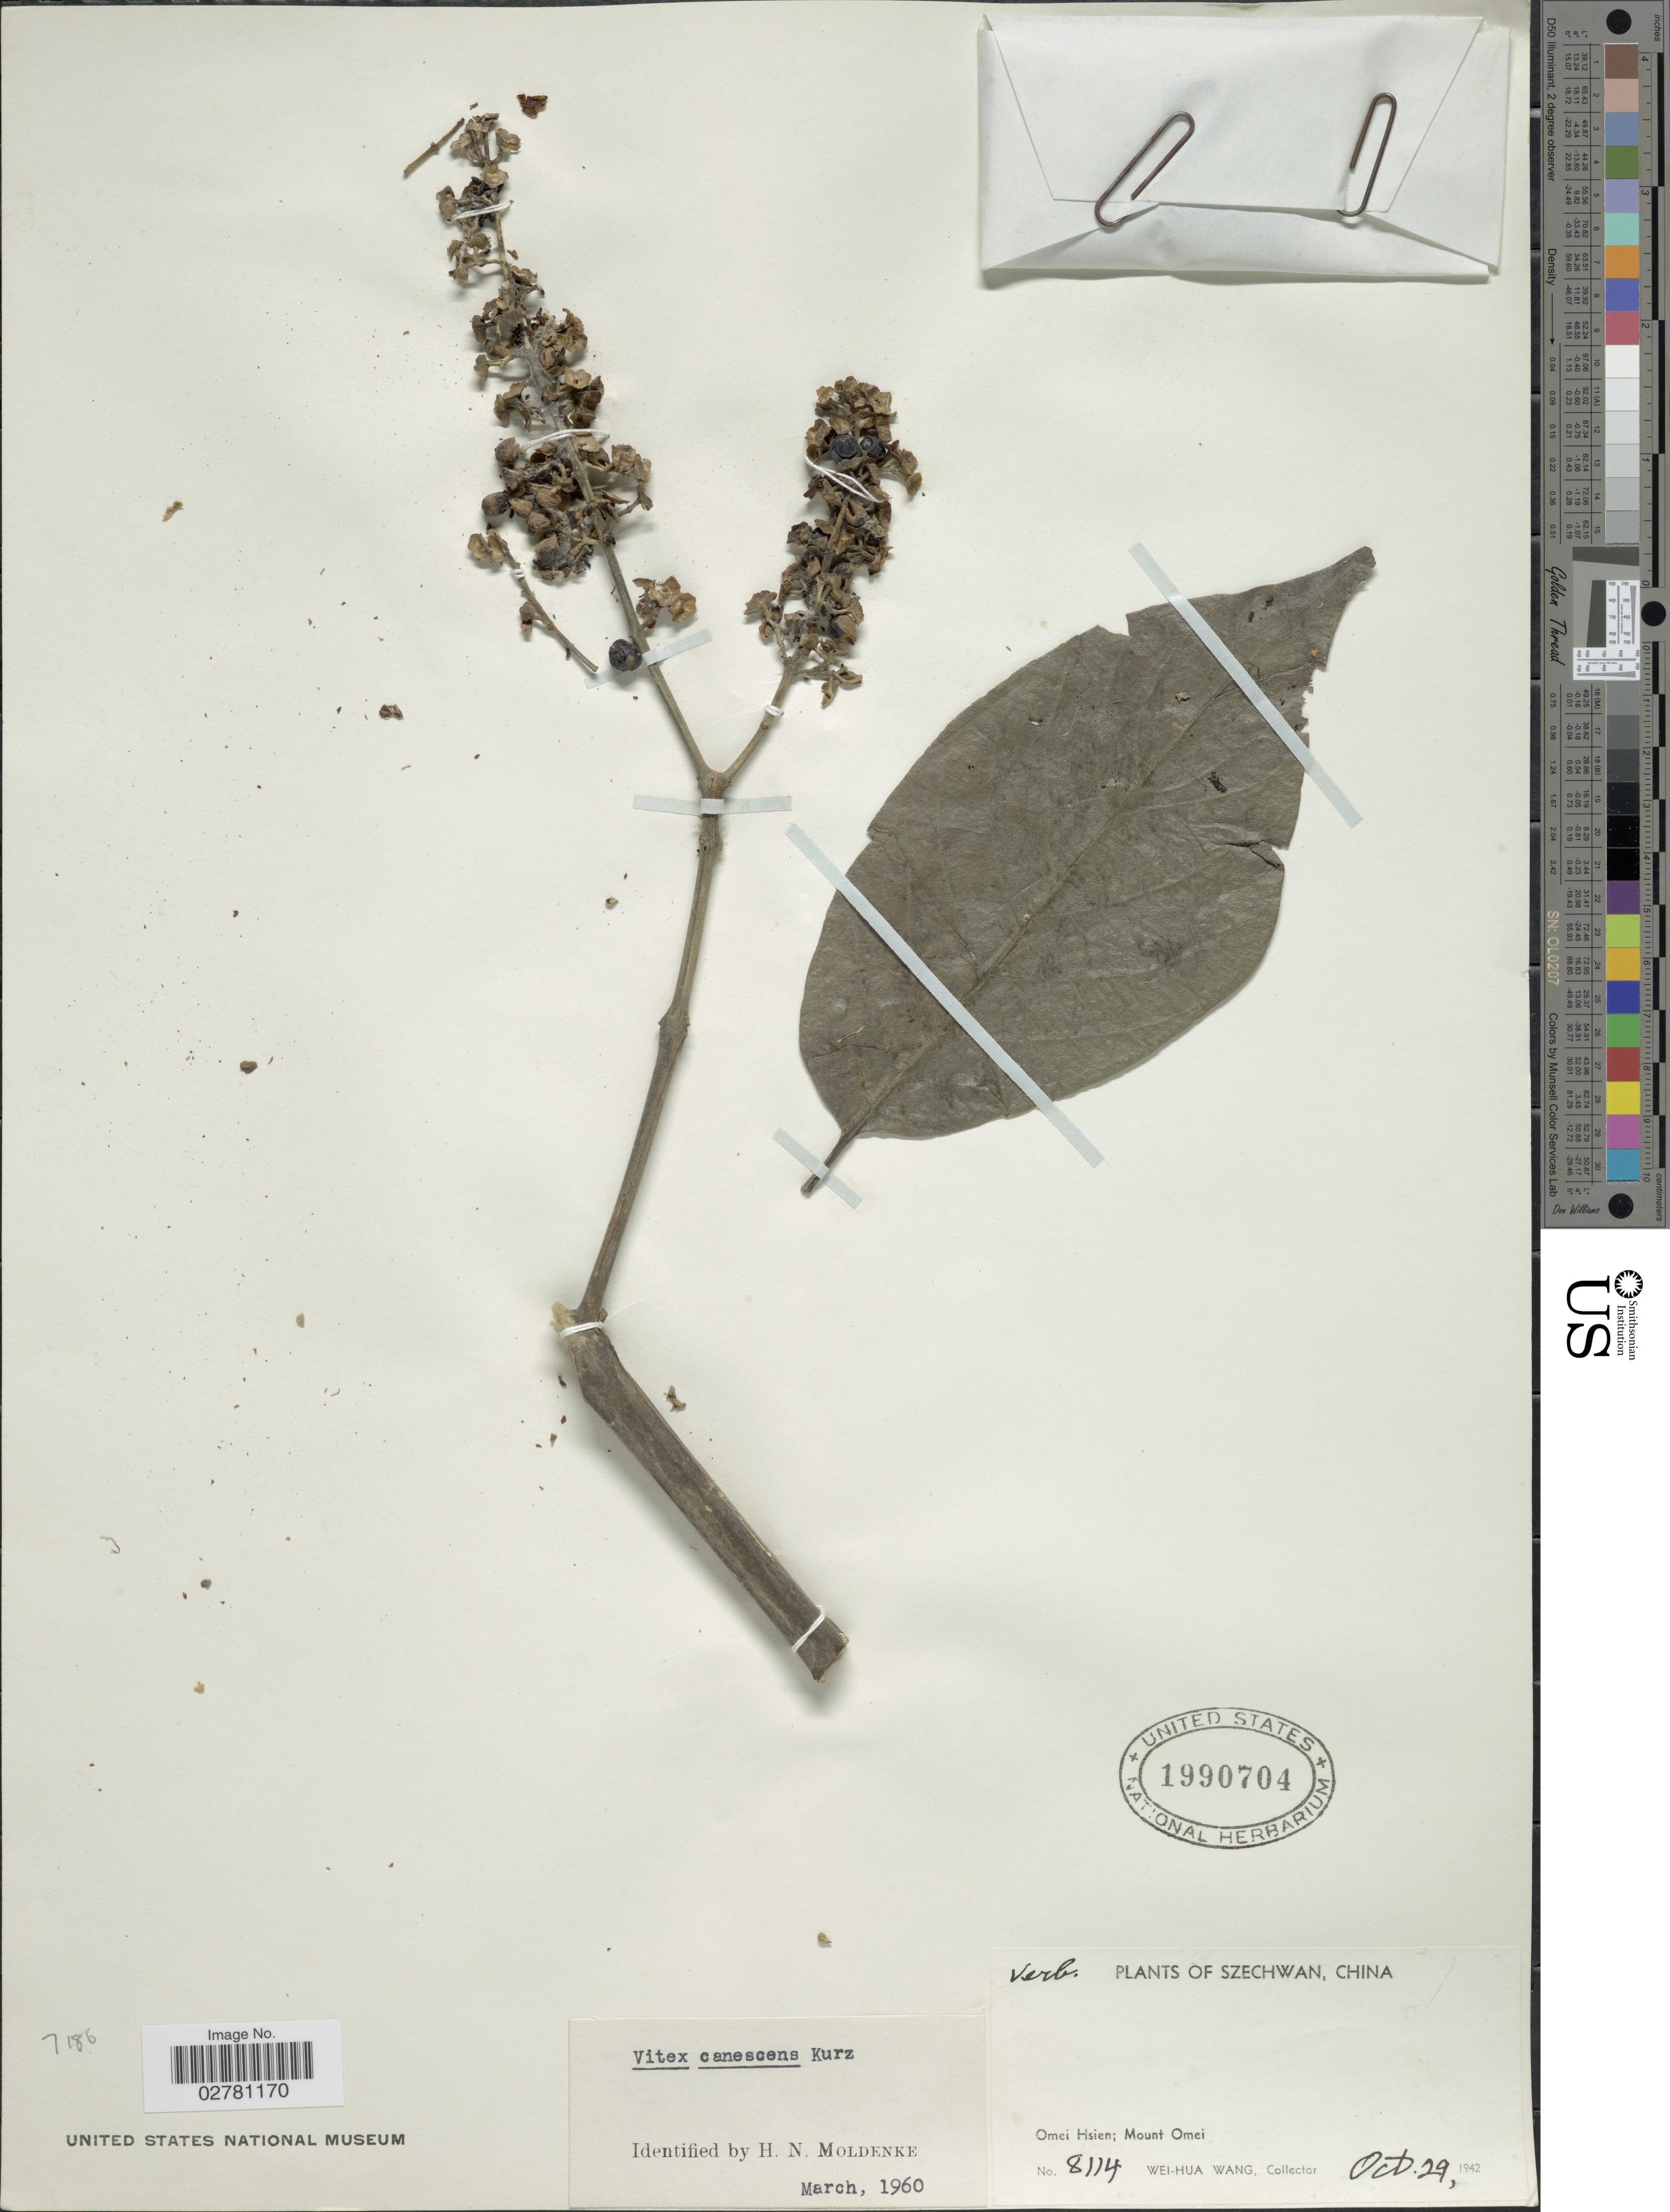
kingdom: Plantae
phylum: Tracheophyta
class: Magnoliopsida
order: Lamiales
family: Lamiaceae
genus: Vitex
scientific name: Vitex canescens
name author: Kurz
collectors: W. Wang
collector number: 8114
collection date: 1942-10-29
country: China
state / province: Sichuan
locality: Szechwan. Omei Hsien; Mount Omei.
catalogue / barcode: US 1990704